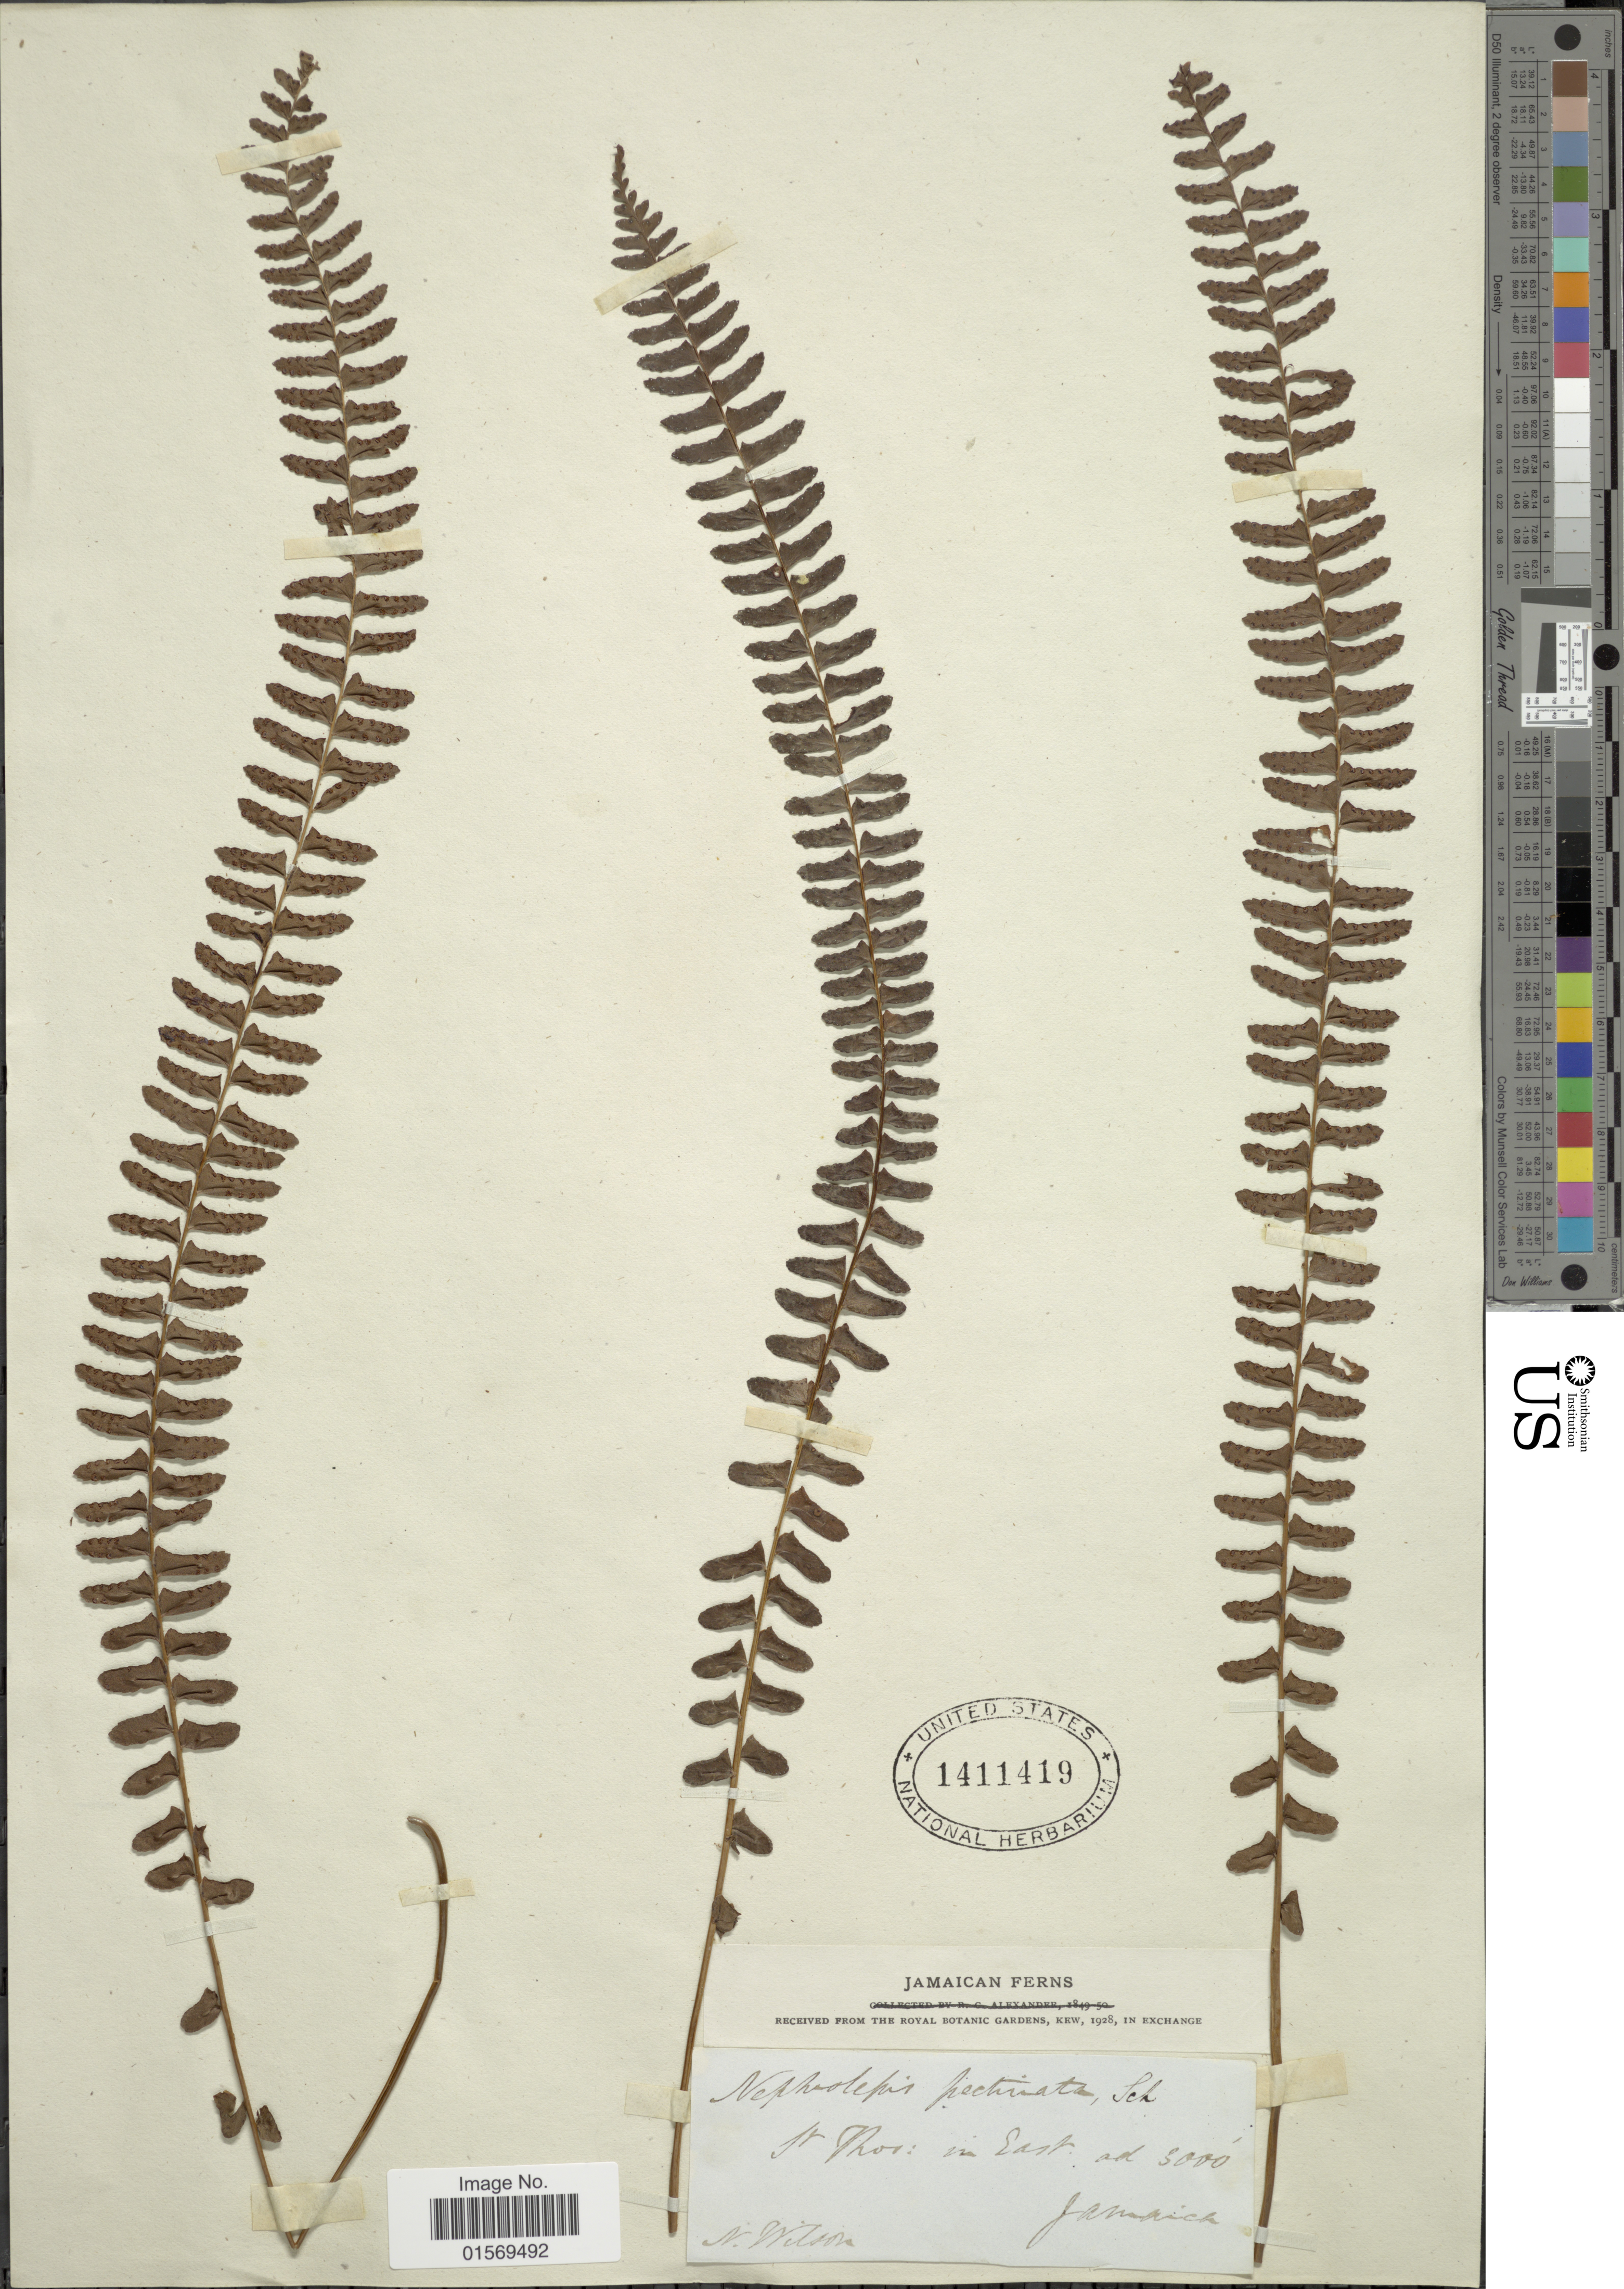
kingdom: Plantae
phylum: Tracheophyta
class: Polypodiopsida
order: Polypodiales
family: Nephrolepidaceae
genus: Nephrolepis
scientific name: Nephrolepis pectinata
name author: (Willd.) Schott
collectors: N. Wilson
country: Jamaica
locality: St. Thom: In East. Jamaica.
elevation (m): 914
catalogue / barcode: US 1411419